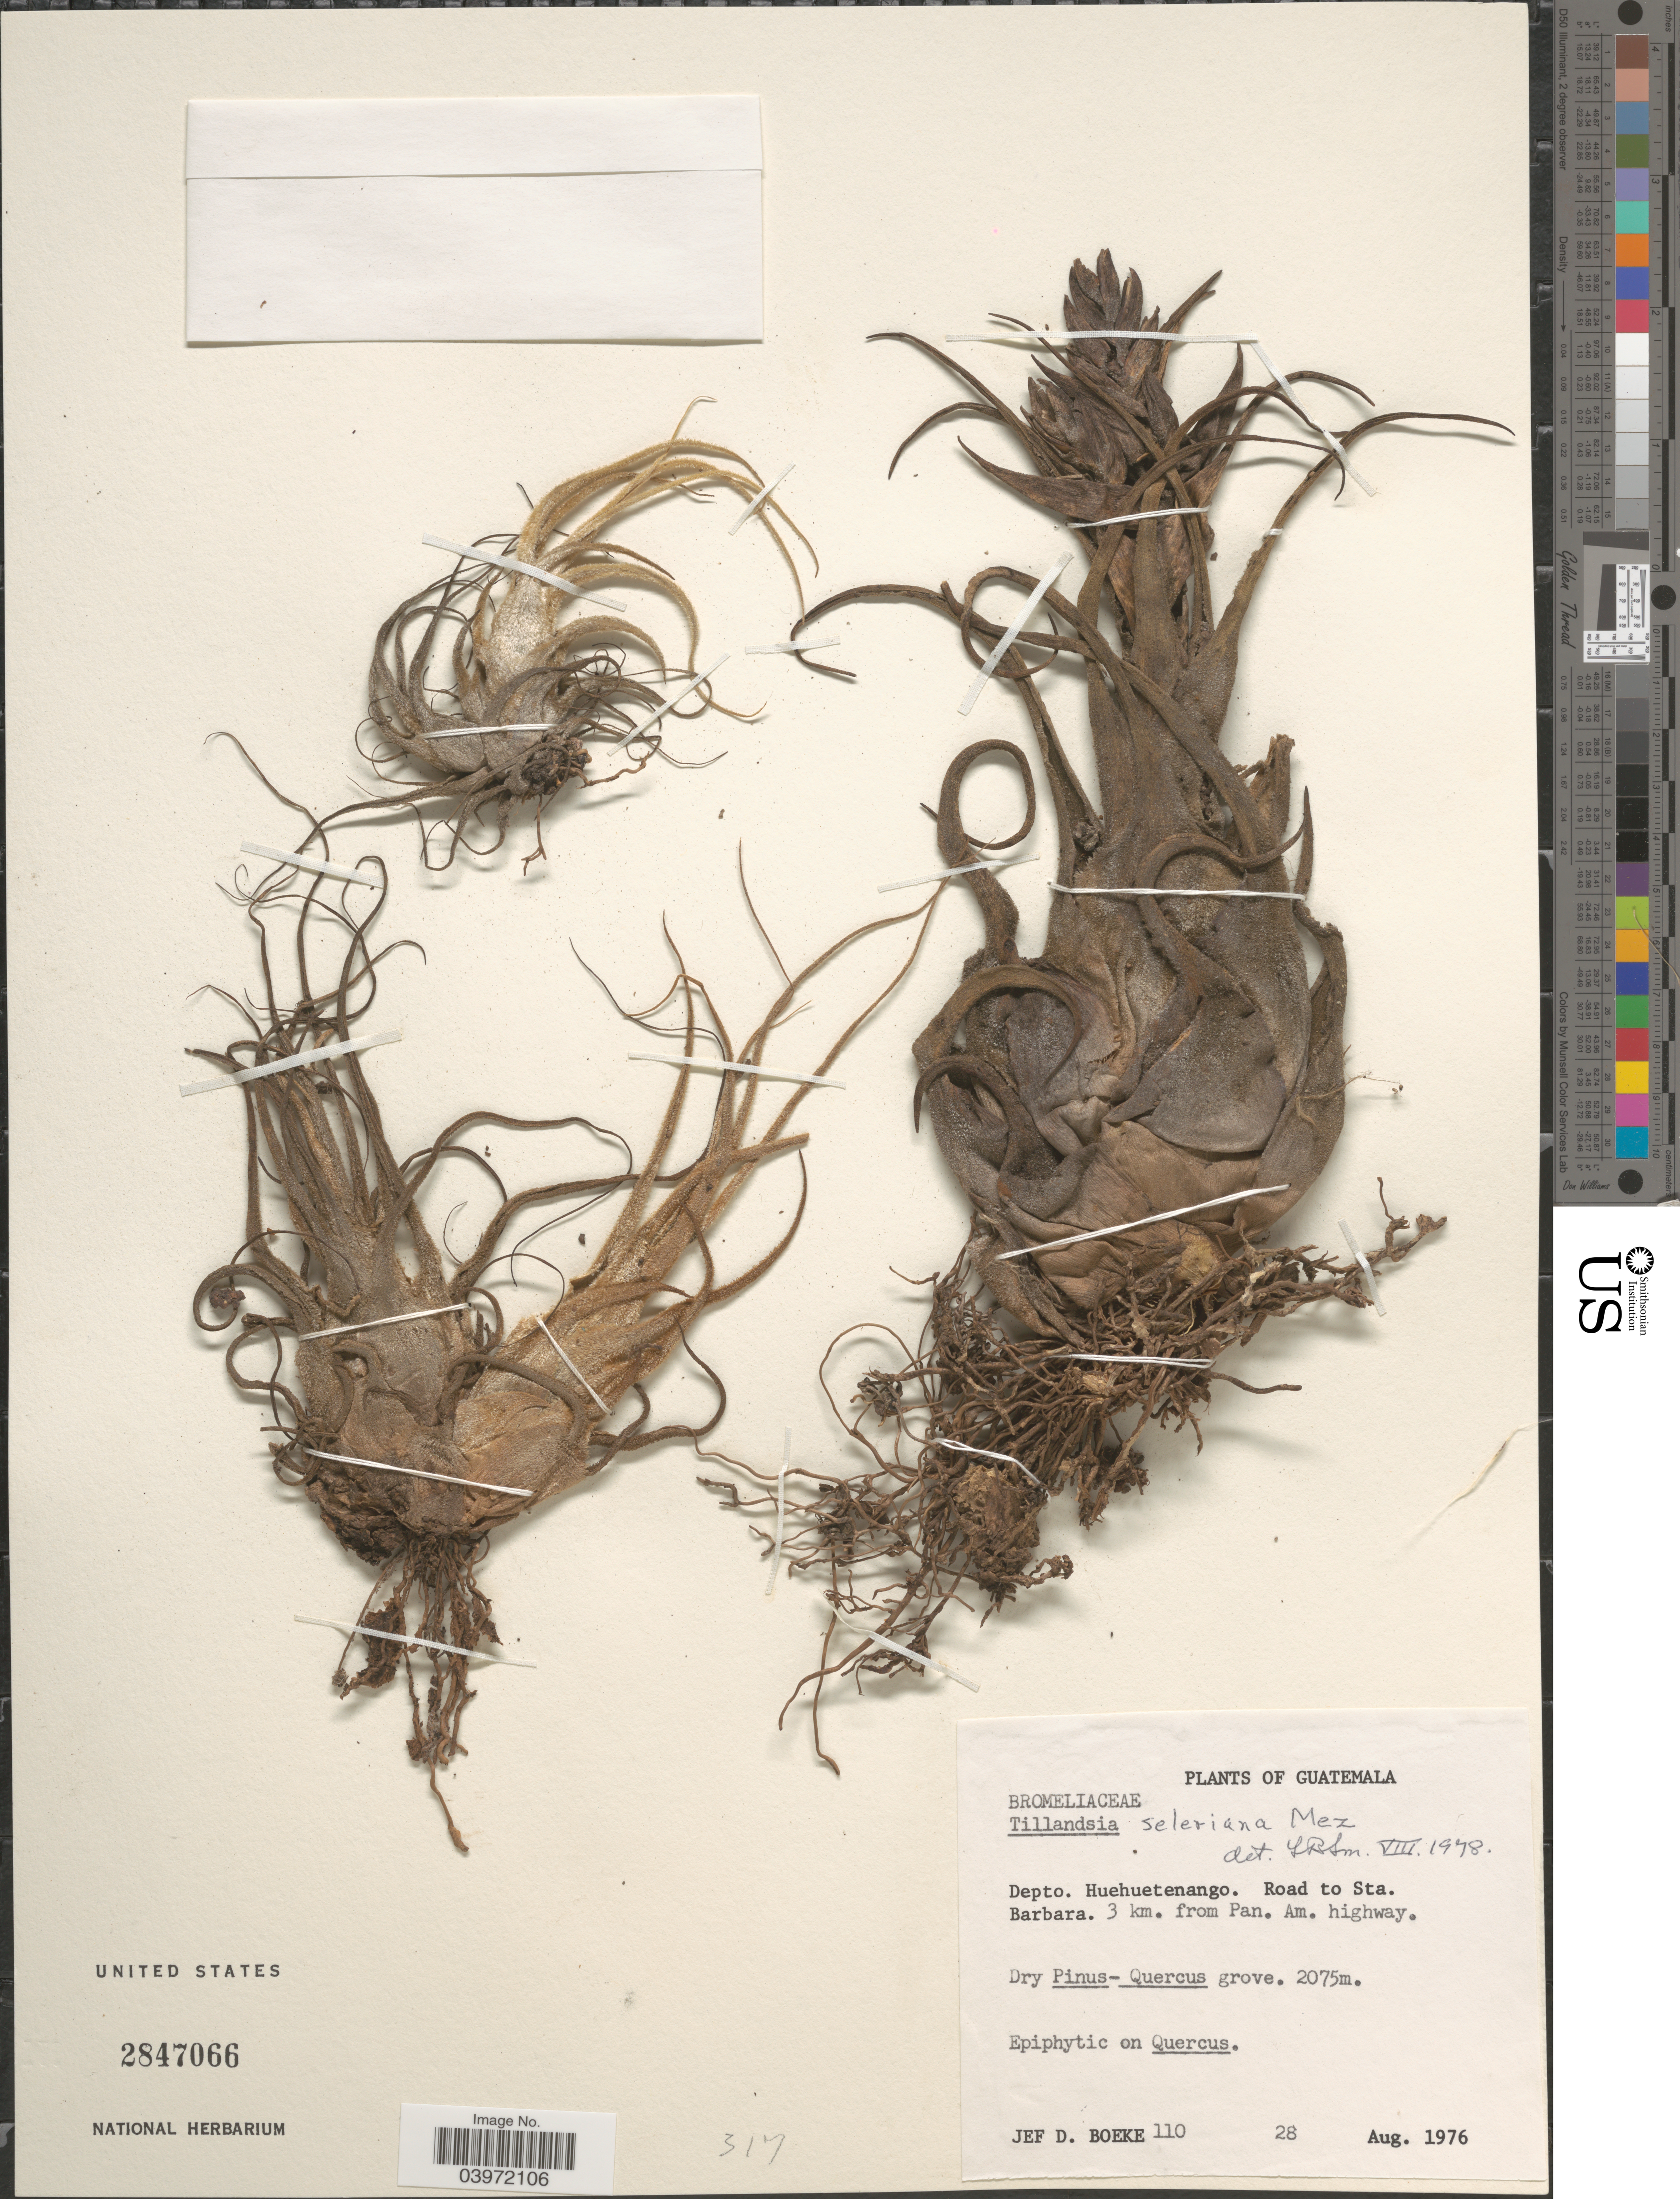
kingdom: Plantae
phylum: Tracheophyta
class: Liliopsida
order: Poales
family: Bromeliaceae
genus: Tillandsia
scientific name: Tillandsia seleriana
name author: Mez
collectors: J. Boeke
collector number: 110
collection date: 1976-08-28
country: Guatemala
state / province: Huehuetenango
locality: Depto. Huehuetenango. Road to Sta. Barbara. 3 km. from Pan. Am. highway.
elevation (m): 2075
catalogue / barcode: US 2847066